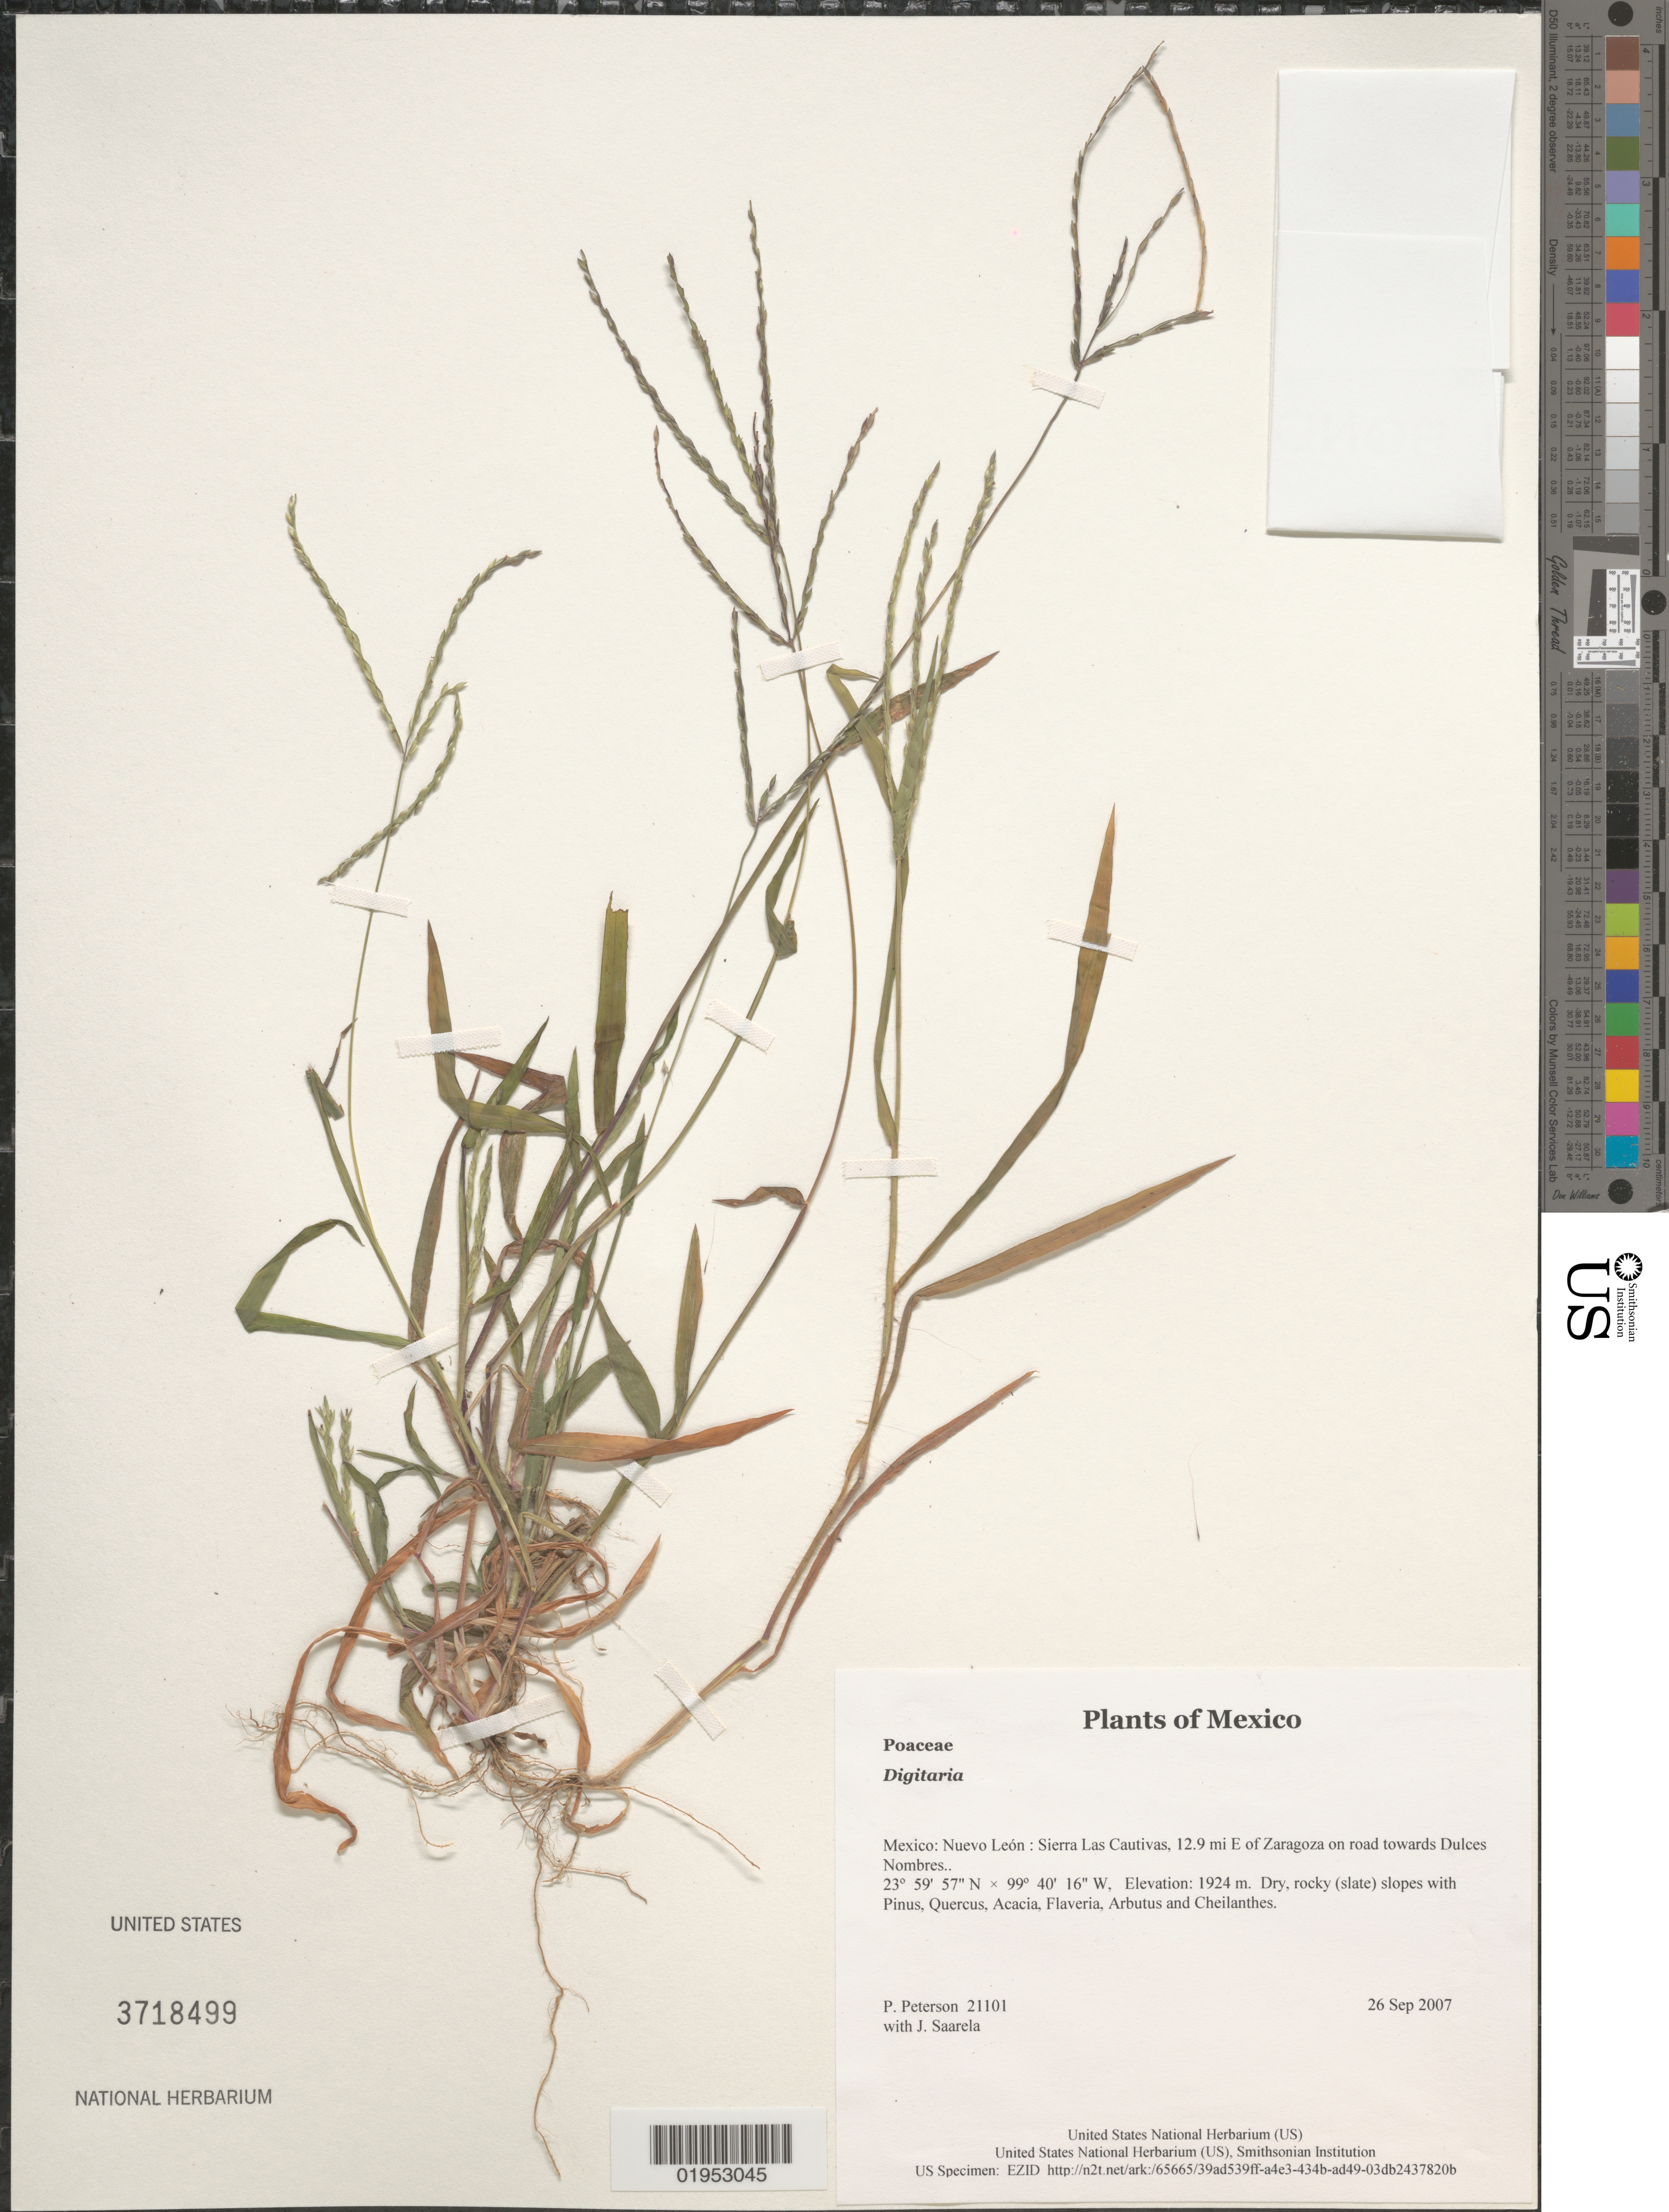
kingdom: Plantae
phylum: Tracheophyta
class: Liliopsida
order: Poales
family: Poaceae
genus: Digitaria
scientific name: Digitaria sp.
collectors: P. M. Peterson & J. Saarela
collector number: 21101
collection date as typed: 26 Sep 2007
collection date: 2007-09-26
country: Mexico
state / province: Nuevo León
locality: Sierra Las Cautivas, 12.9 mi E of Zaragoza on road towards Dulces Nombres..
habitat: Dry, rocky (slate) slopes with Pinus, Quercus, Acacia, Flaveria, Arbutus and Cheilanthes.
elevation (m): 1924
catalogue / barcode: US 3718499